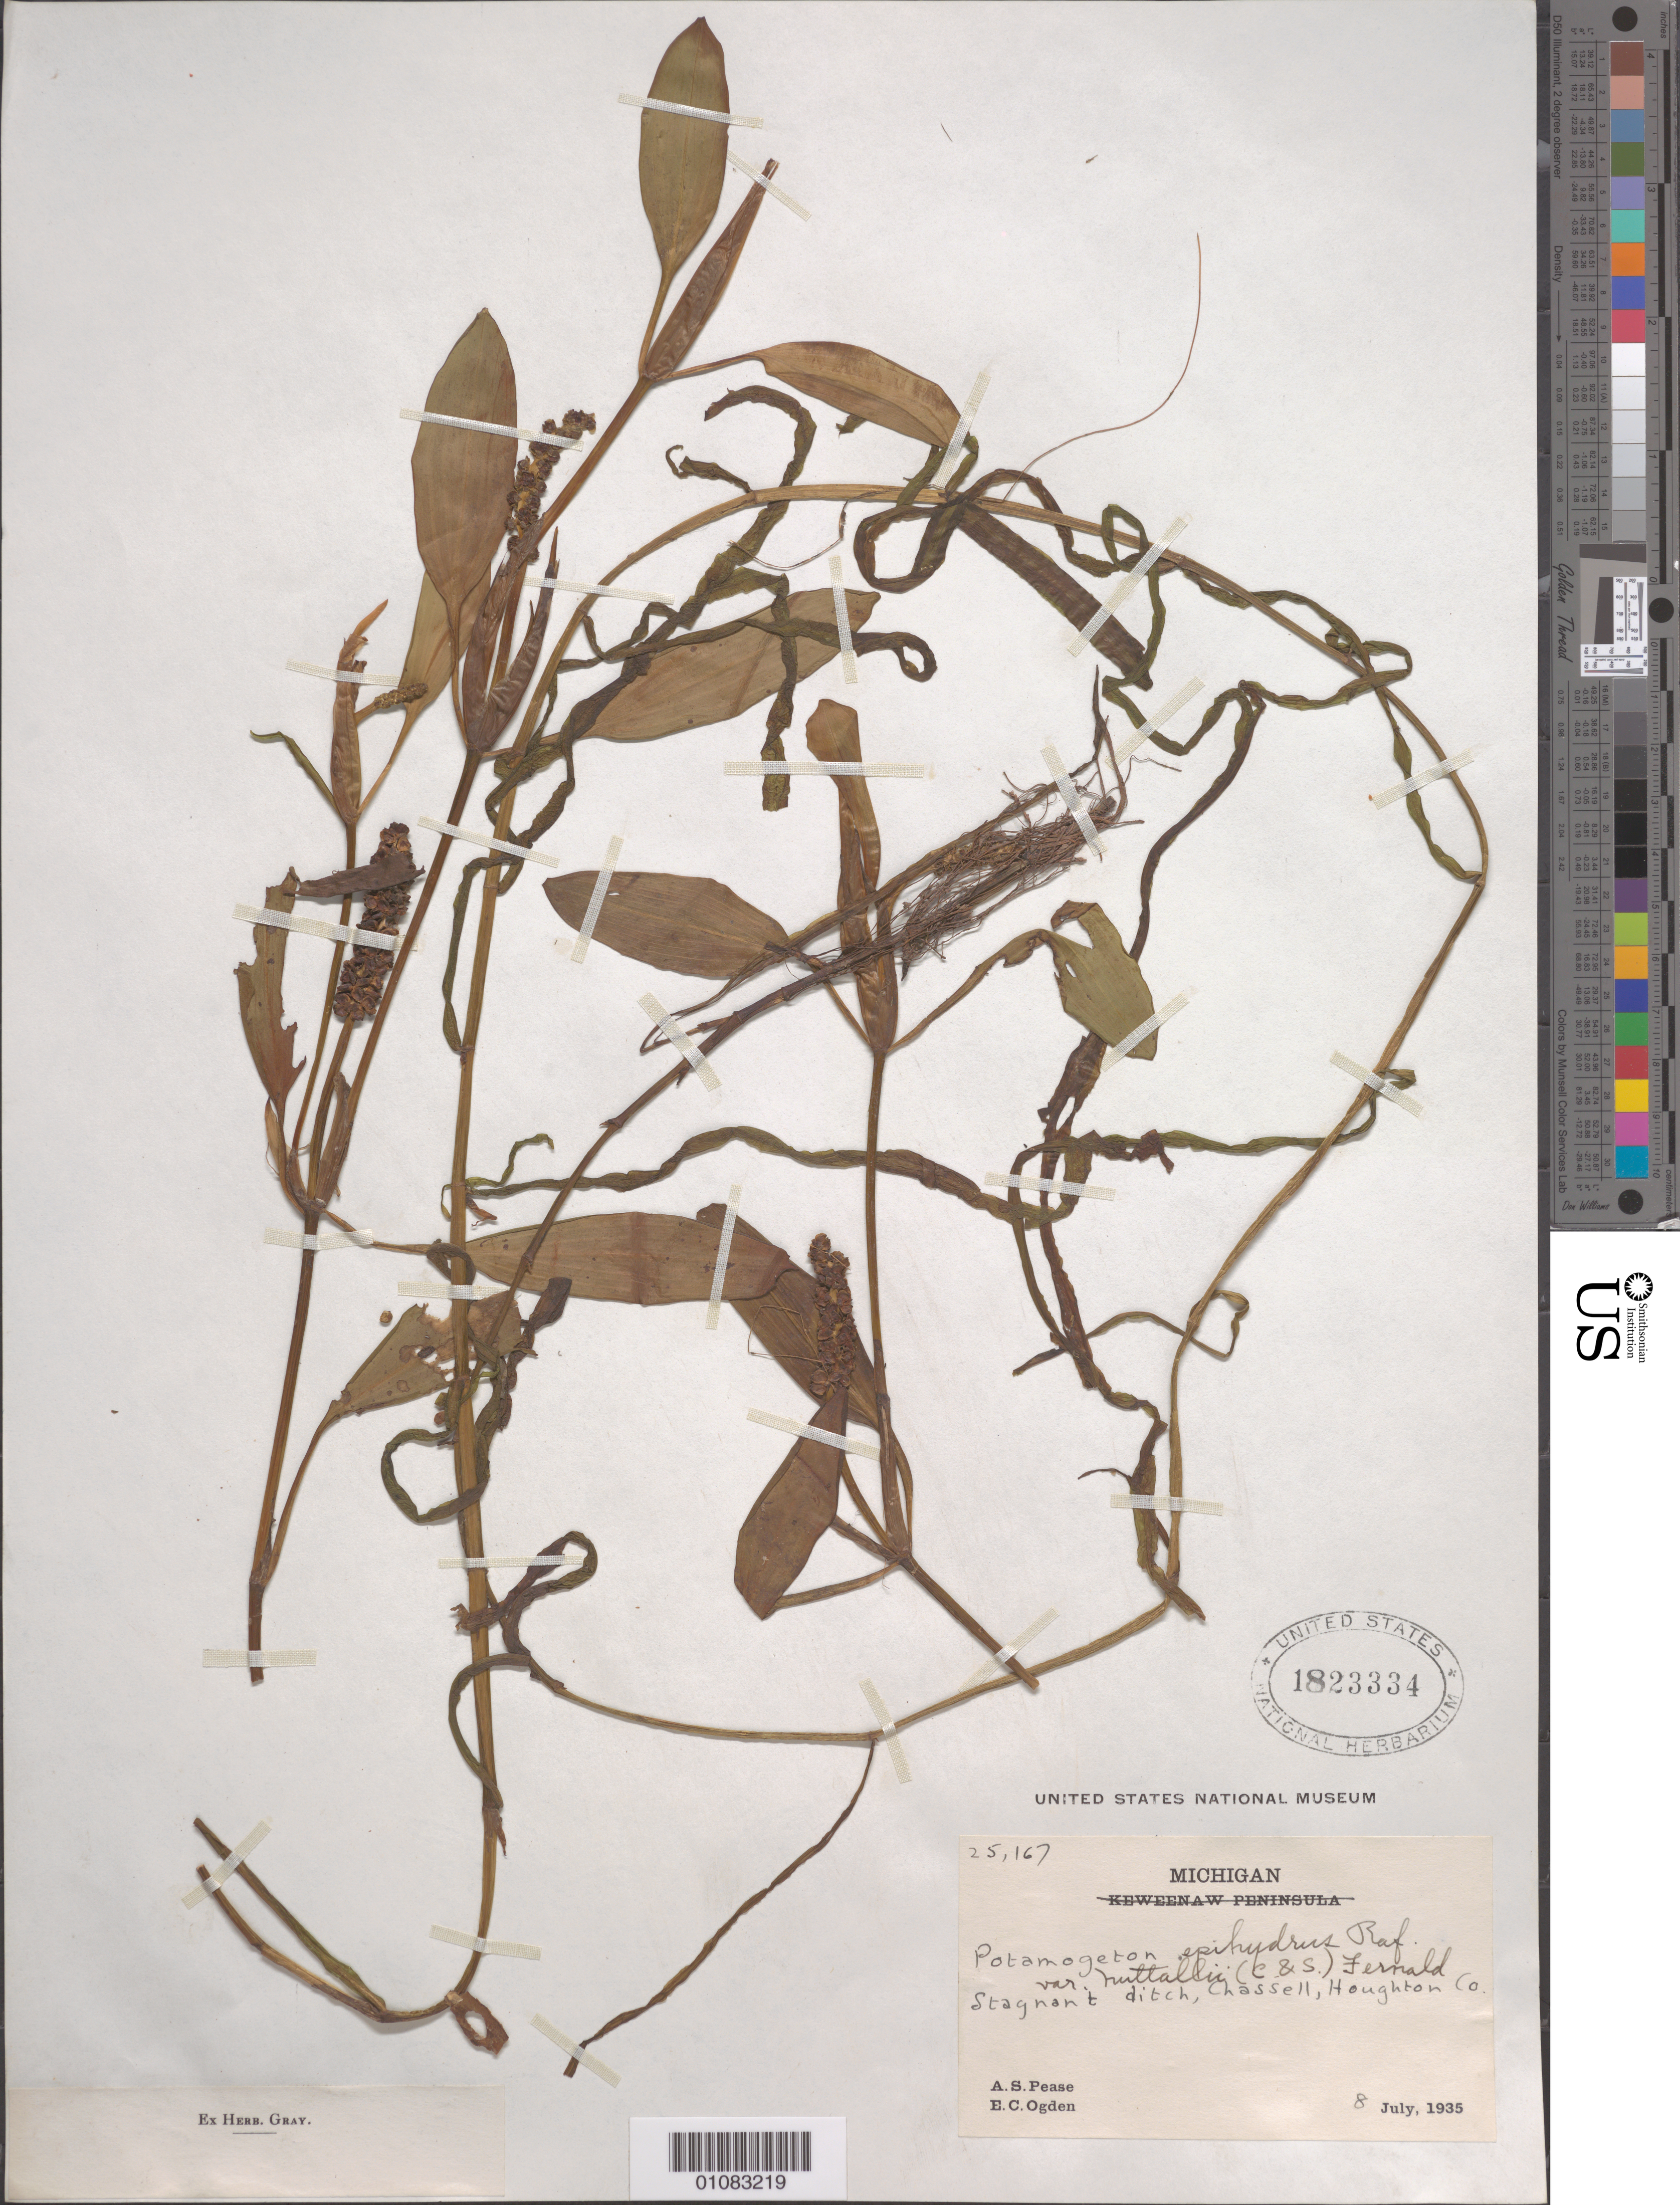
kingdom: Plantae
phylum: Tracheophyta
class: Liliopsida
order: Alismatales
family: Potamogetonaceae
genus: Potamogeton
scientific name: Potamogeton epihydrus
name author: Raf.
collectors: A. S. Pease & E. Ogden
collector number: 25167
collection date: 1935-07-08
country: United States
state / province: Michigan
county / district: Houghton County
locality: Chassell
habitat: Stagnant ditch.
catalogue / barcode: US 1823334